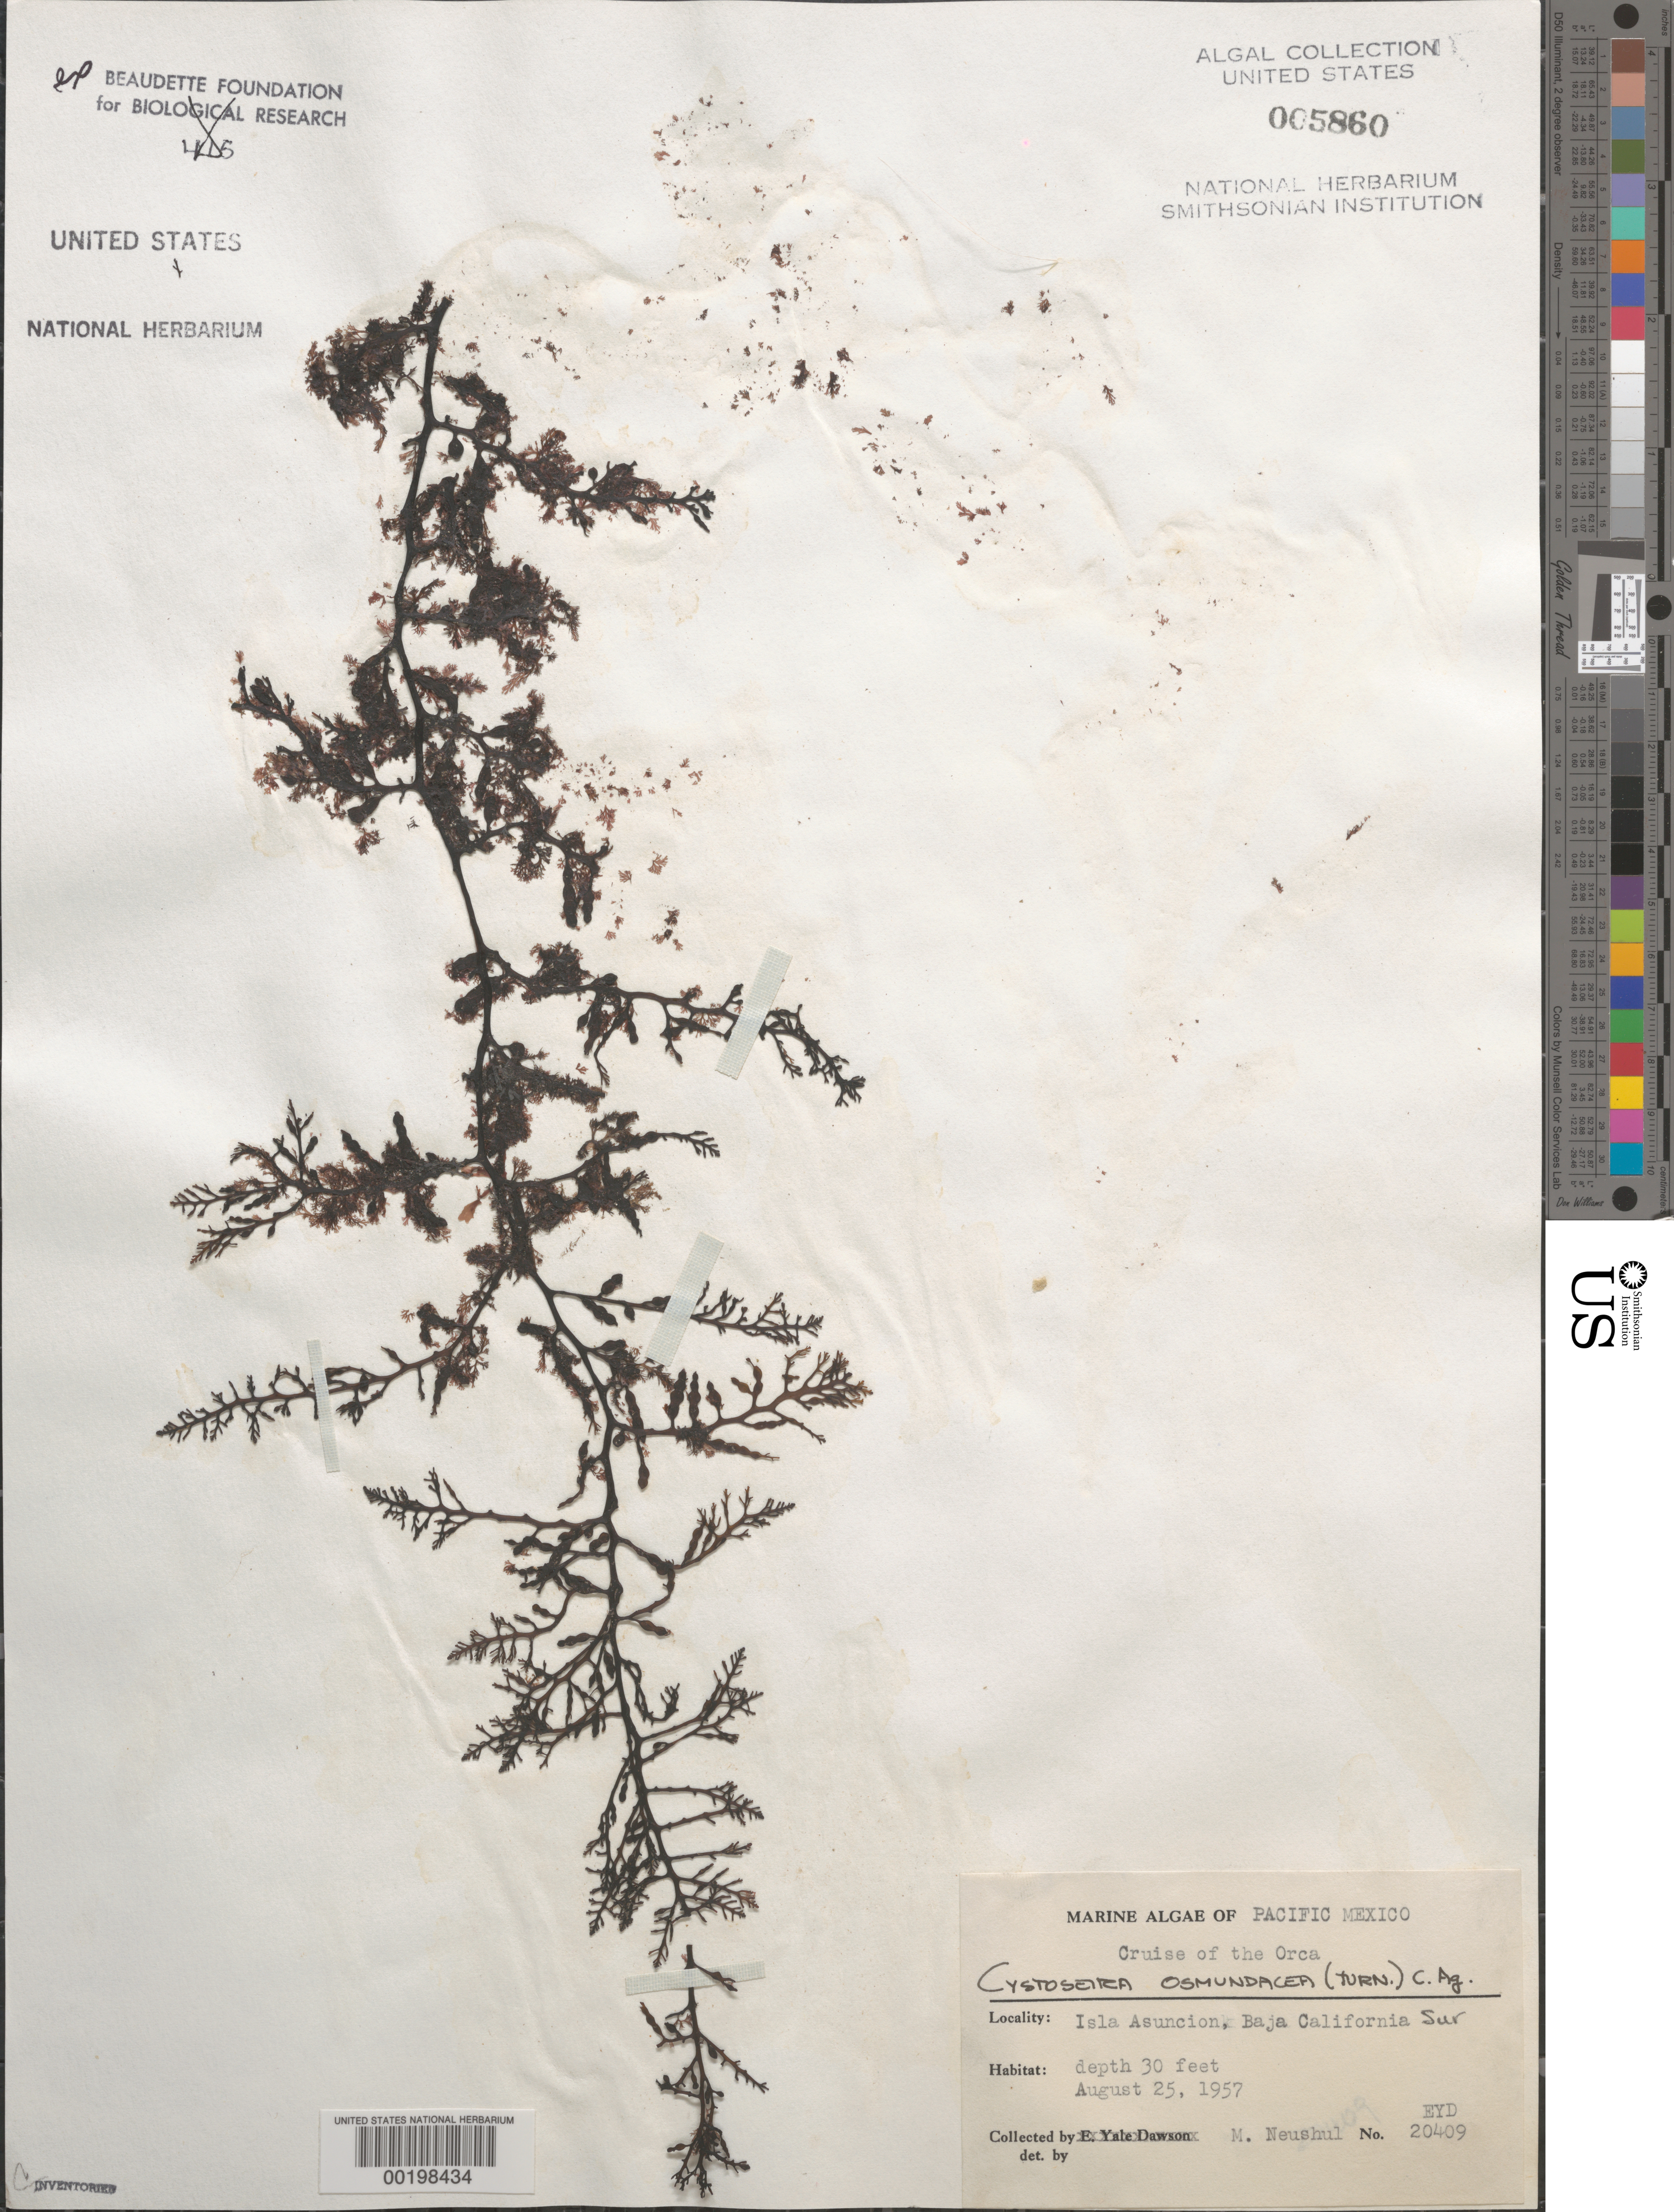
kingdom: Chromista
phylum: Ochrophyta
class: Phaeophyceae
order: Fucales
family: Sargassaceae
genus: Cystoseira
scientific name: Cystoseira osmundacea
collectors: M. Neushul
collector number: EYD 20409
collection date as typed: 25 Aug 1957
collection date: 1957-08-25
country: Mexico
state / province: Baja California Sur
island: Isla Asuncion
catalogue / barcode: US 5860